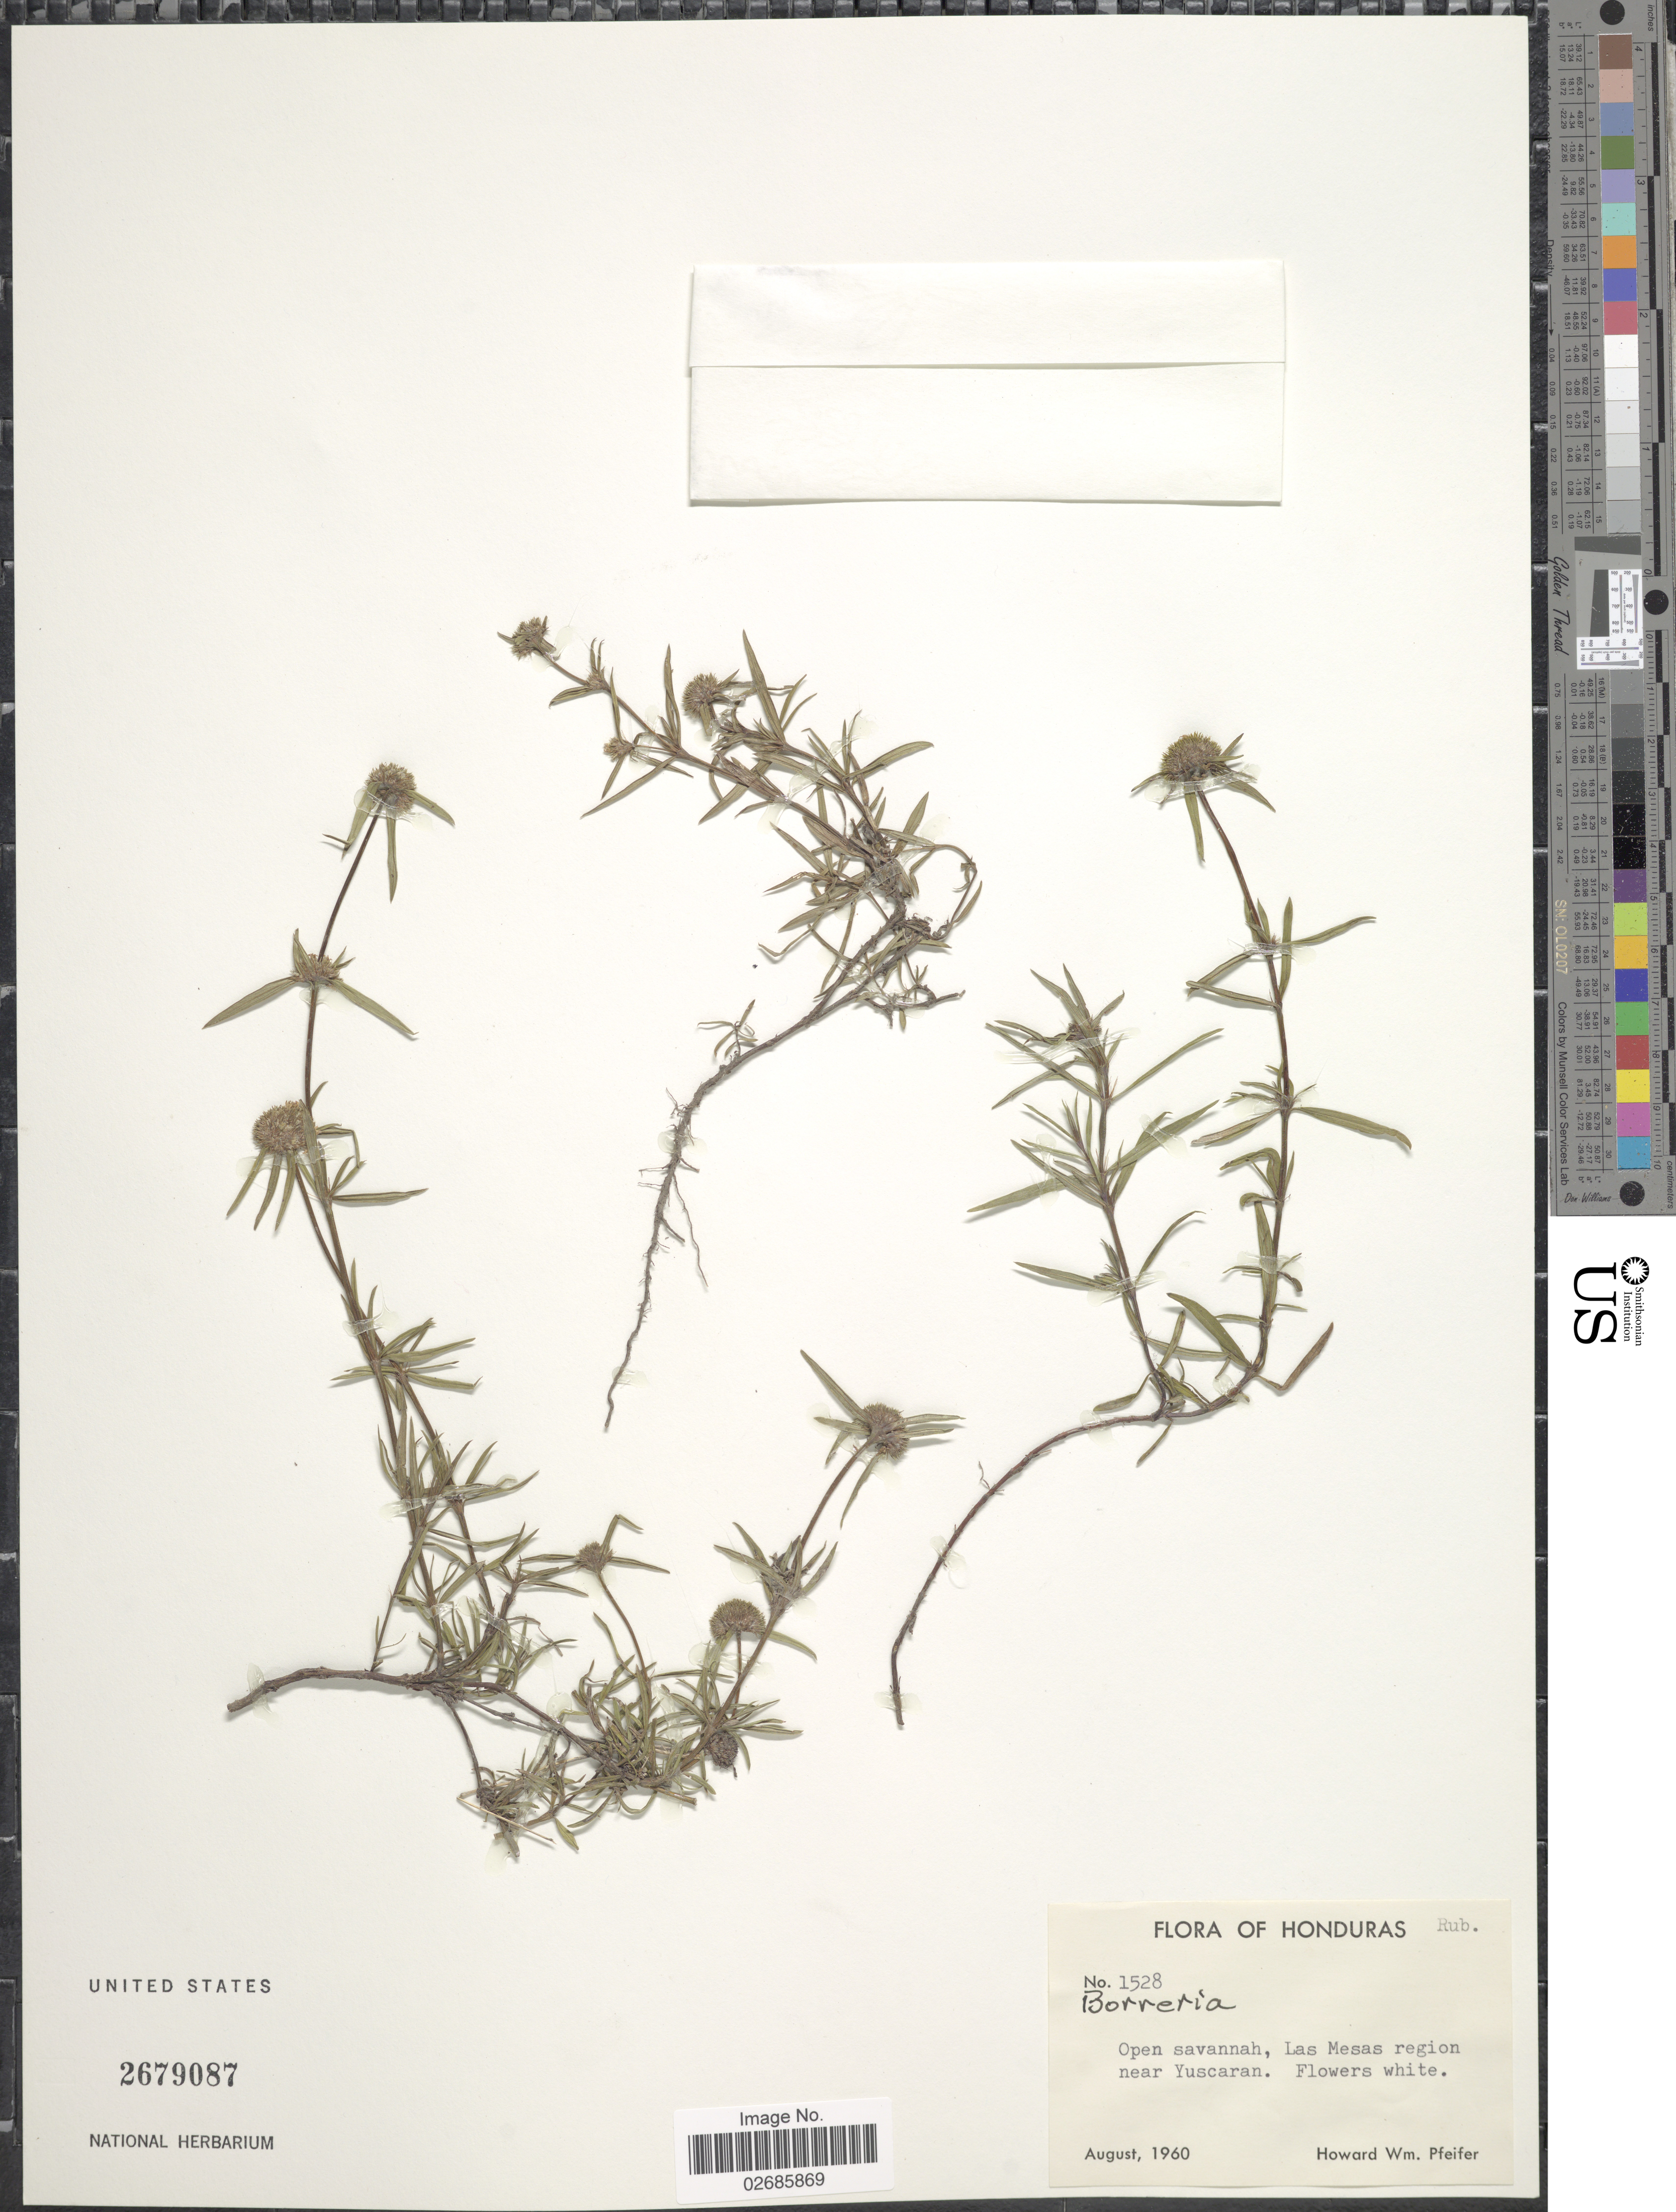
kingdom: Plantae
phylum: Tracheophyta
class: Magnoliopsida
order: Gentianales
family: Rubiaceae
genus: Borreria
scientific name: Borreria sp.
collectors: H. W. Pfeifer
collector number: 1528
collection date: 1960-08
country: Honduras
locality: Open savannah, Las Mesas region near Yuscaran.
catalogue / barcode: US 2679087